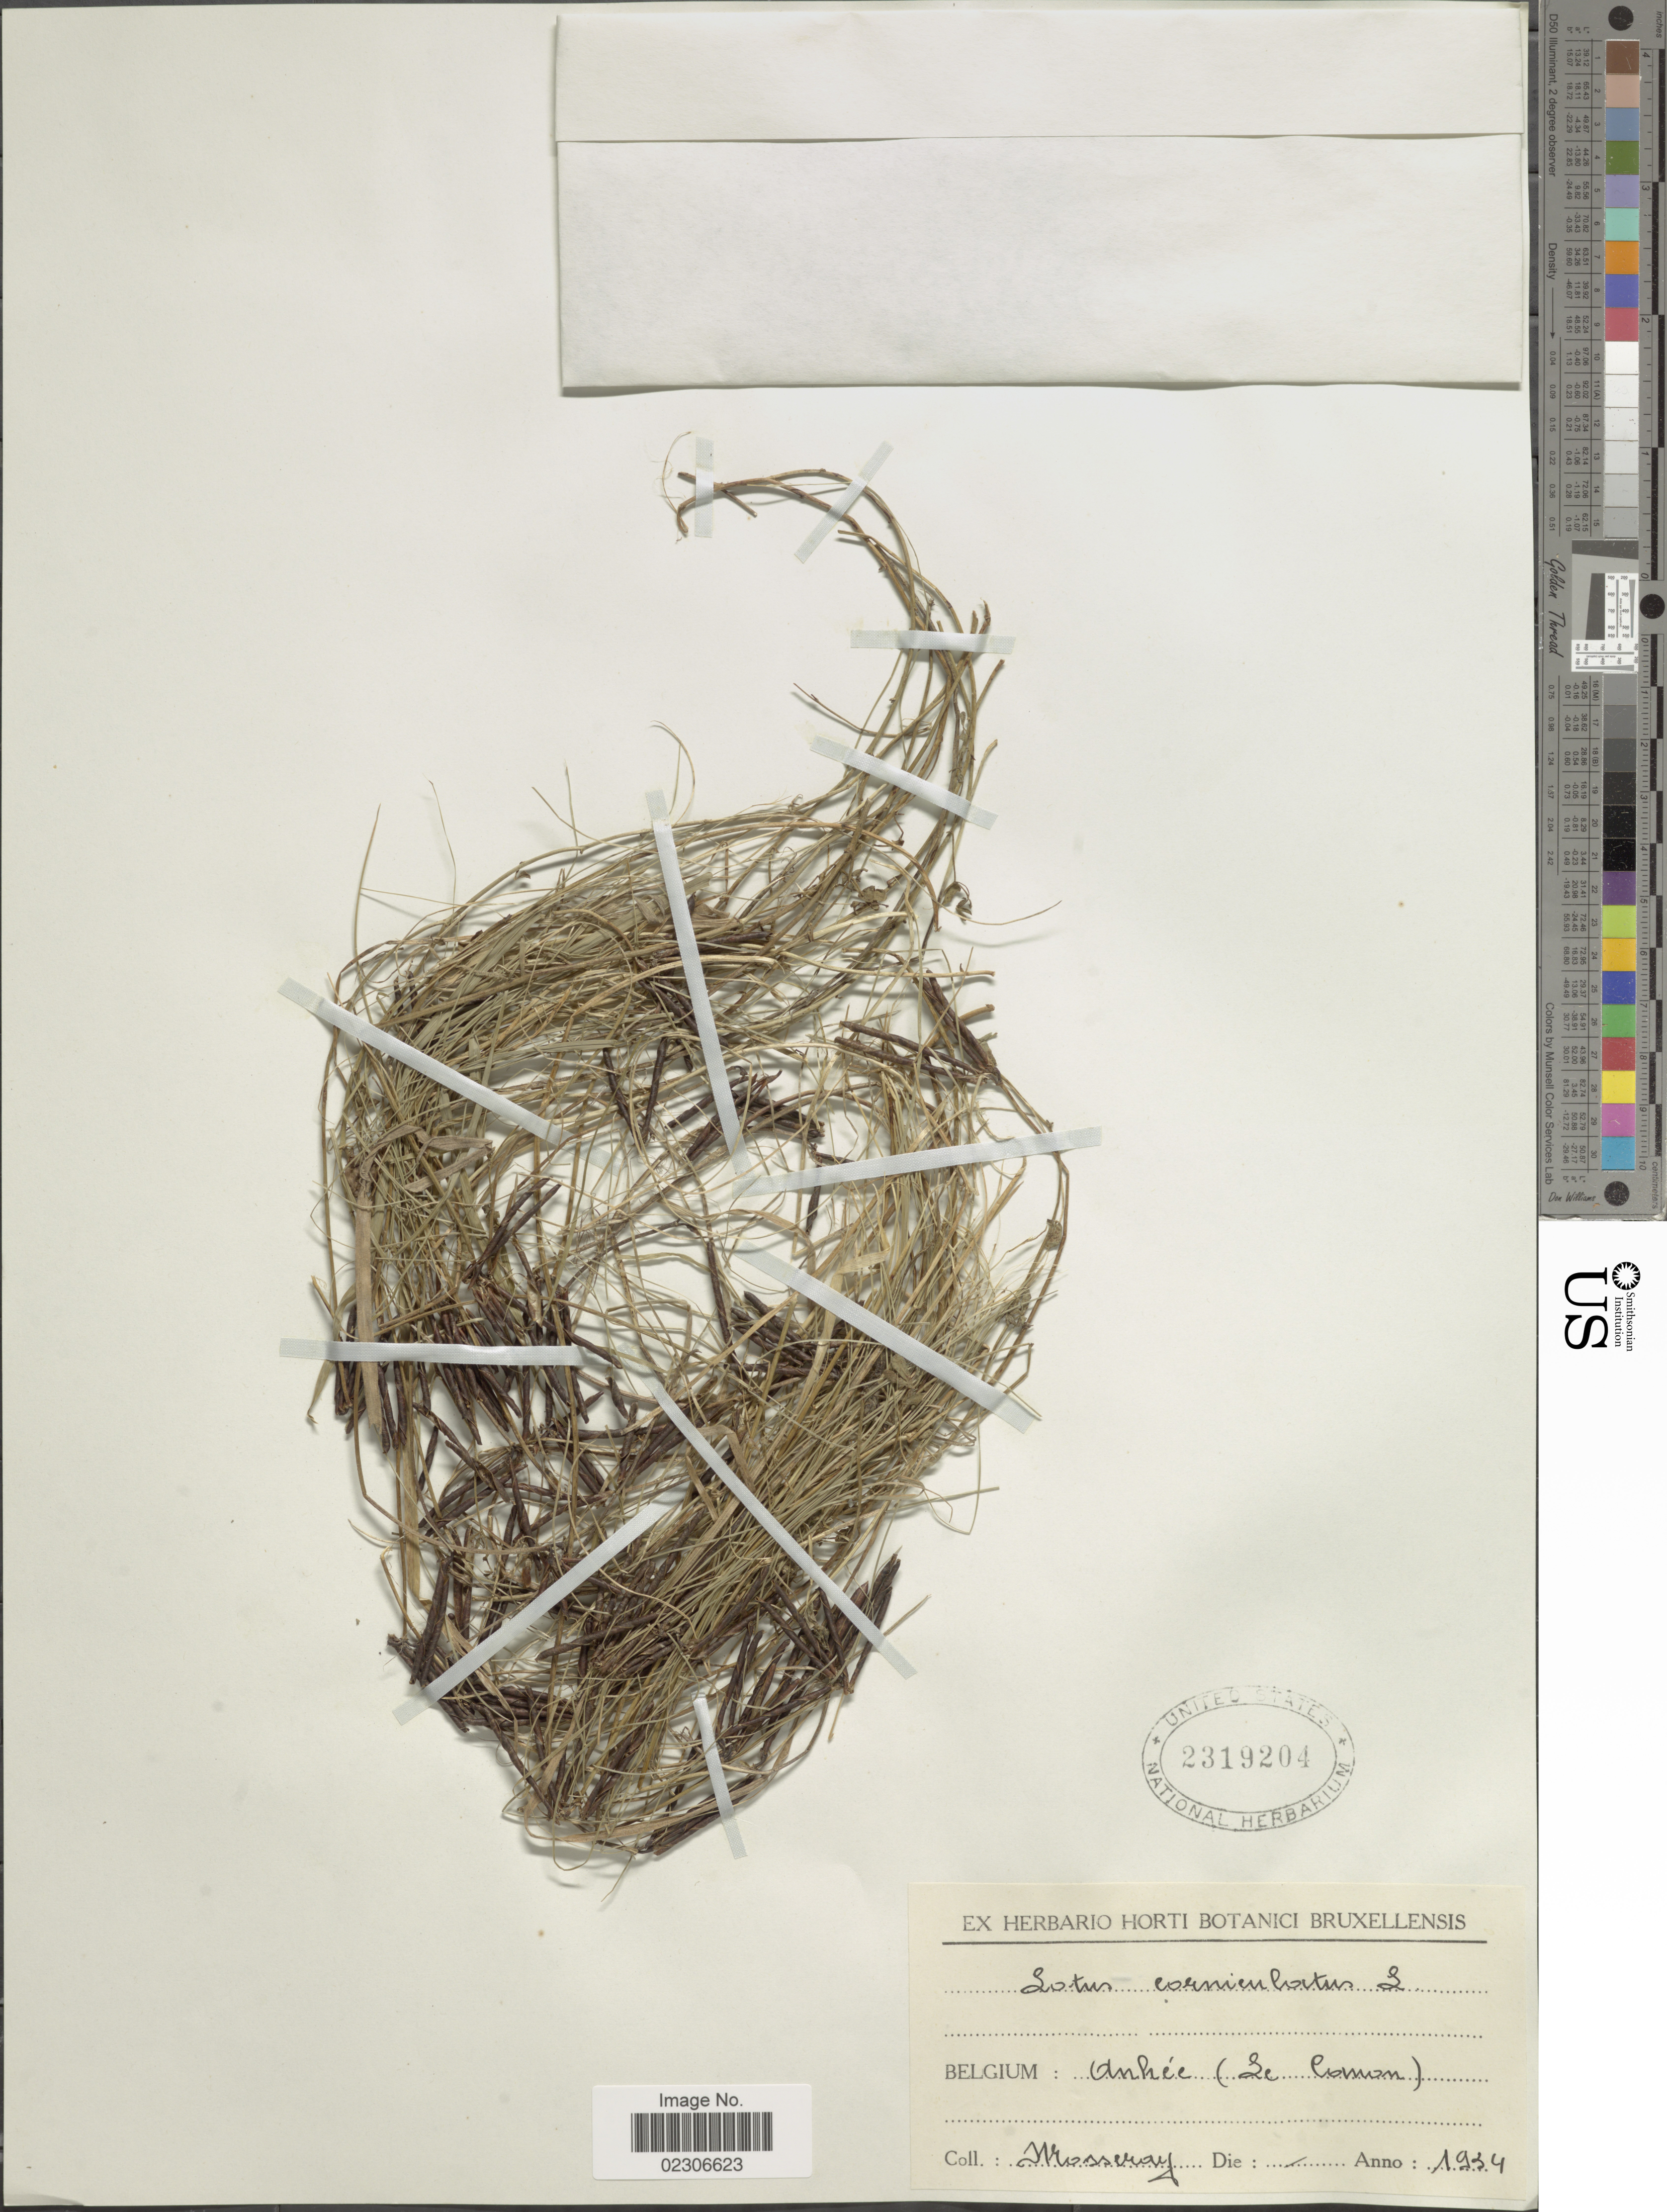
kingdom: Plantae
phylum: Tracheophyta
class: Magnoliopsida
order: Fabales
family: Fabaceae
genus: Lotus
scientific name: Lotus corniculatus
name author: L.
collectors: Mosseray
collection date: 1934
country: Belgium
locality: Ankée (Se Comon)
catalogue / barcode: US 2319204